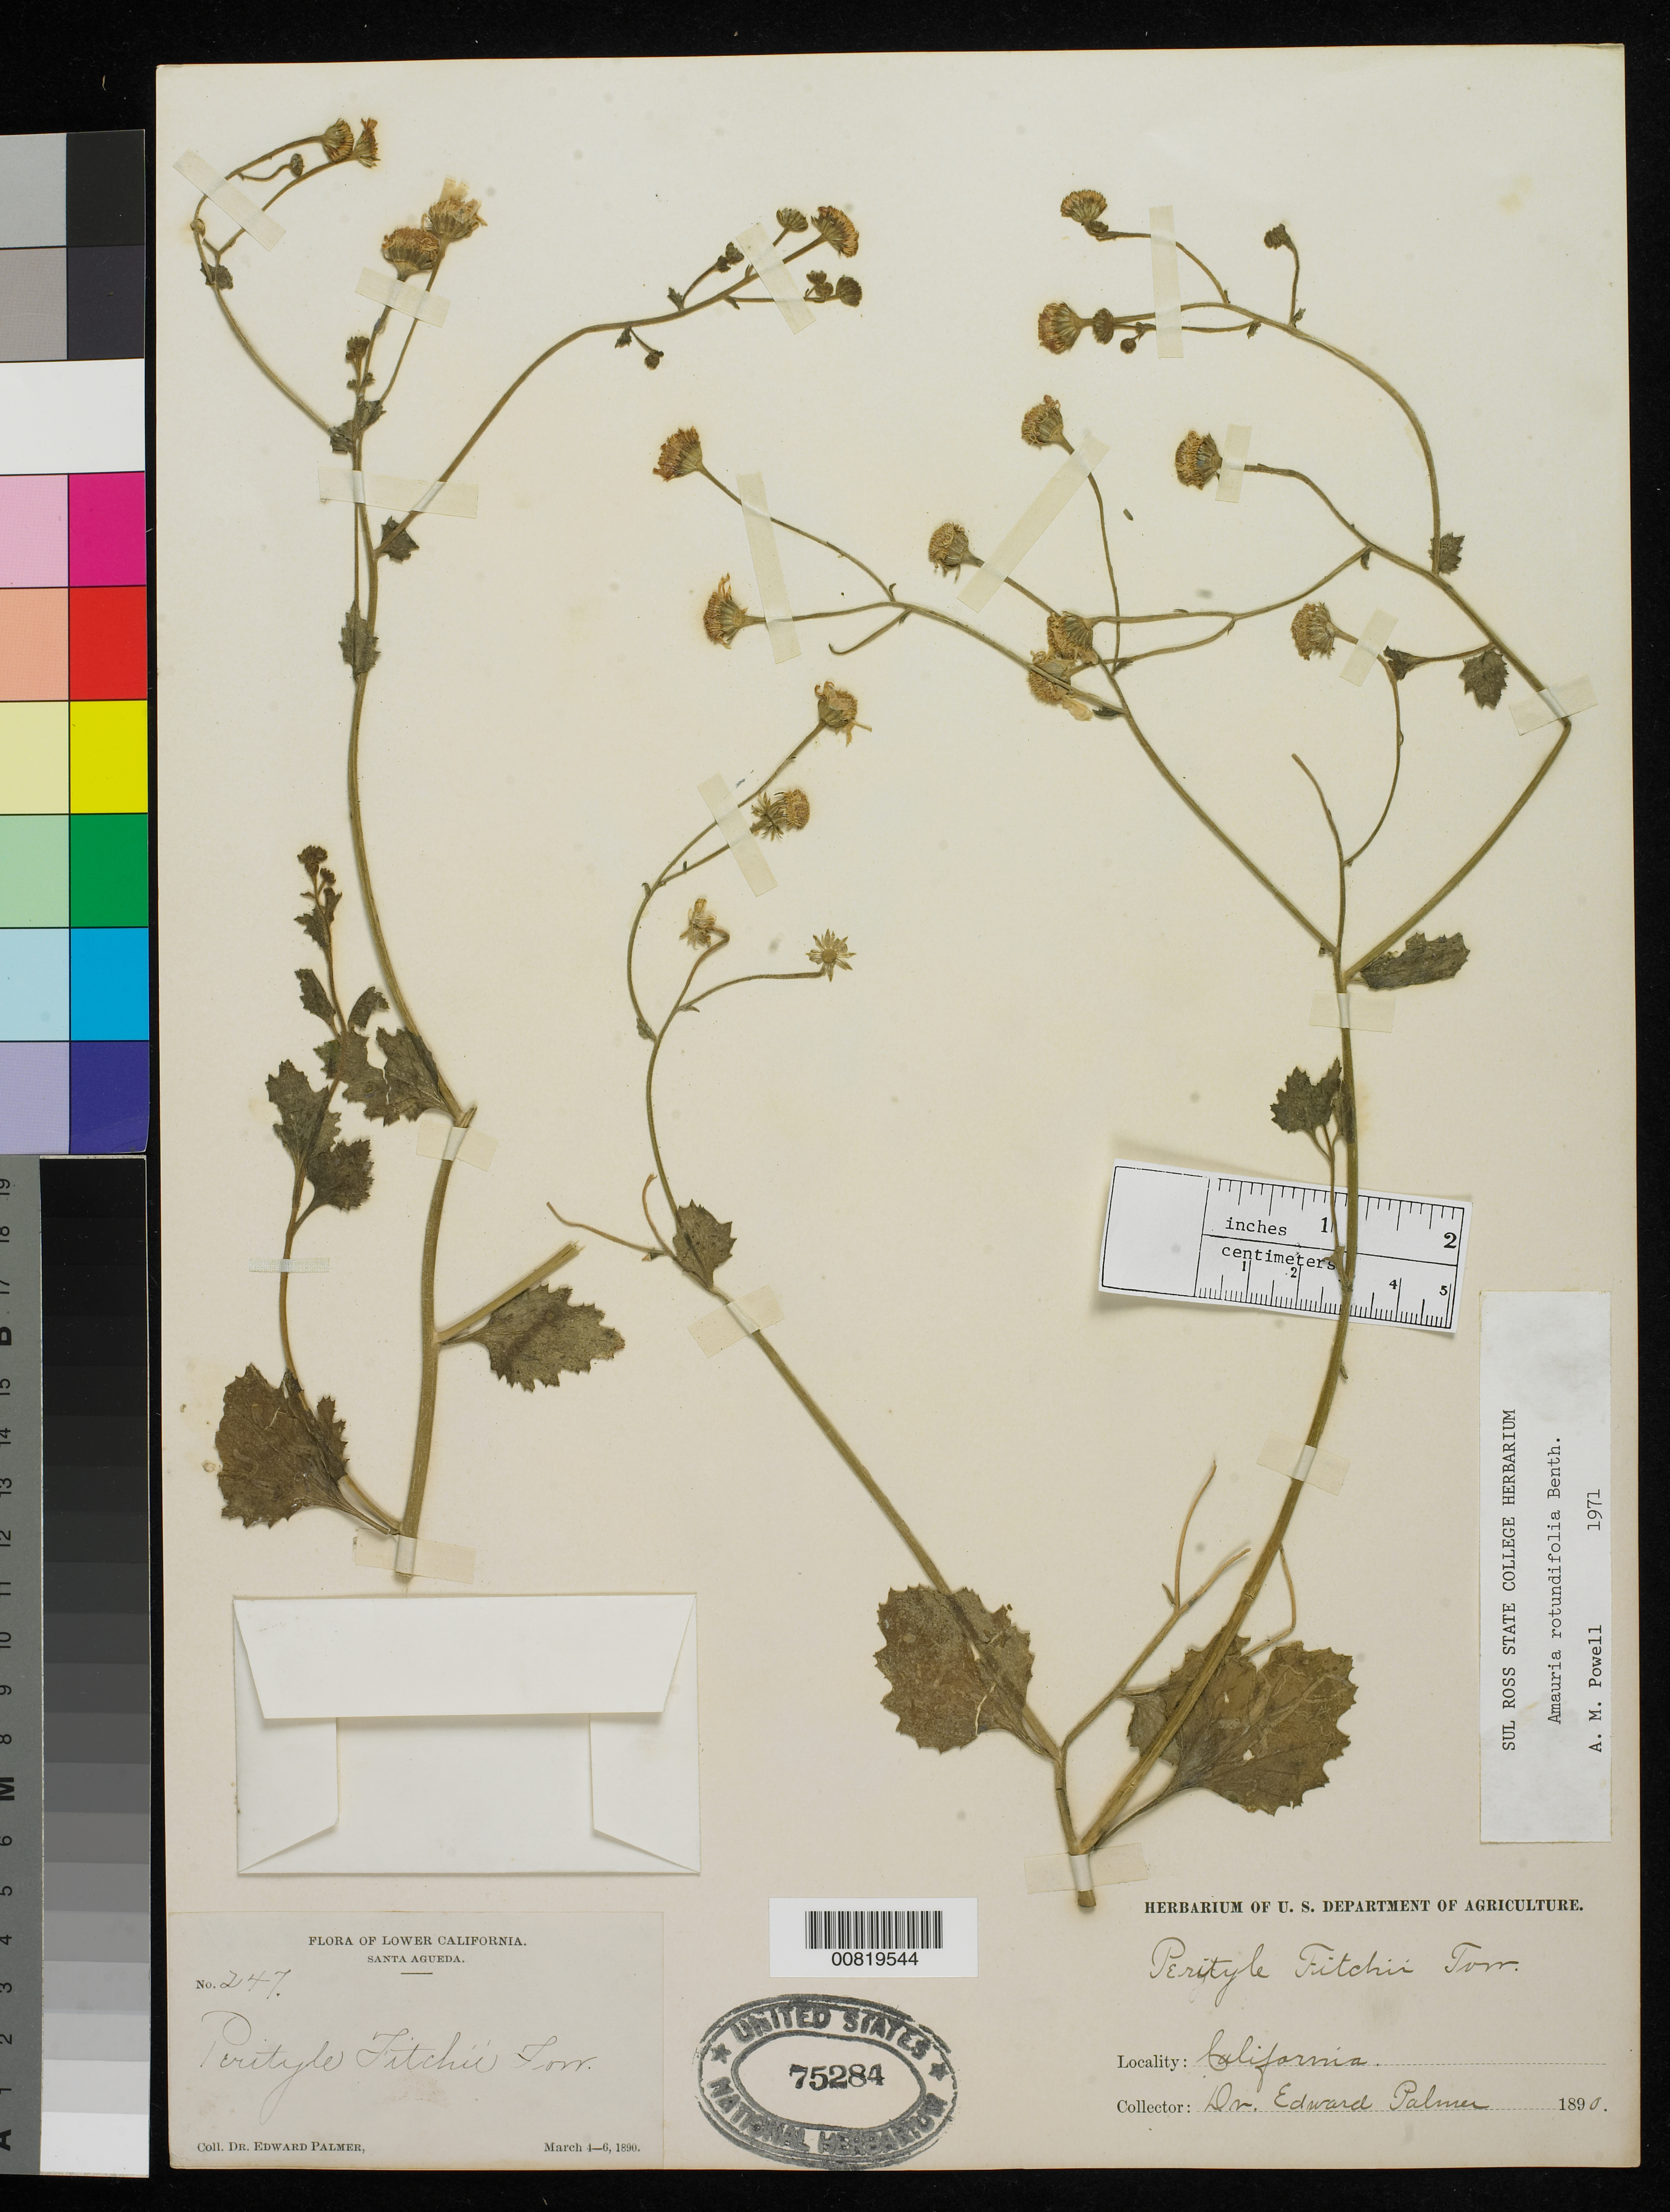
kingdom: Plantae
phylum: Tracheophyta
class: Magnoliopsida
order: Asterales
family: Asteraceae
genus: Amauria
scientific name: Amauria rotundifolia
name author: Benth.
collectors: E. Palmer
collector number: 247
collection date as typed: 04 Mar 1890 to 06 Mar 1890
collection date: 1890-03-04/1890-03-06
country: Mexico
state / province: Baja California Sur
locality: Santa Agueda, Baja California Sur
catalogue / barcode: US 75284